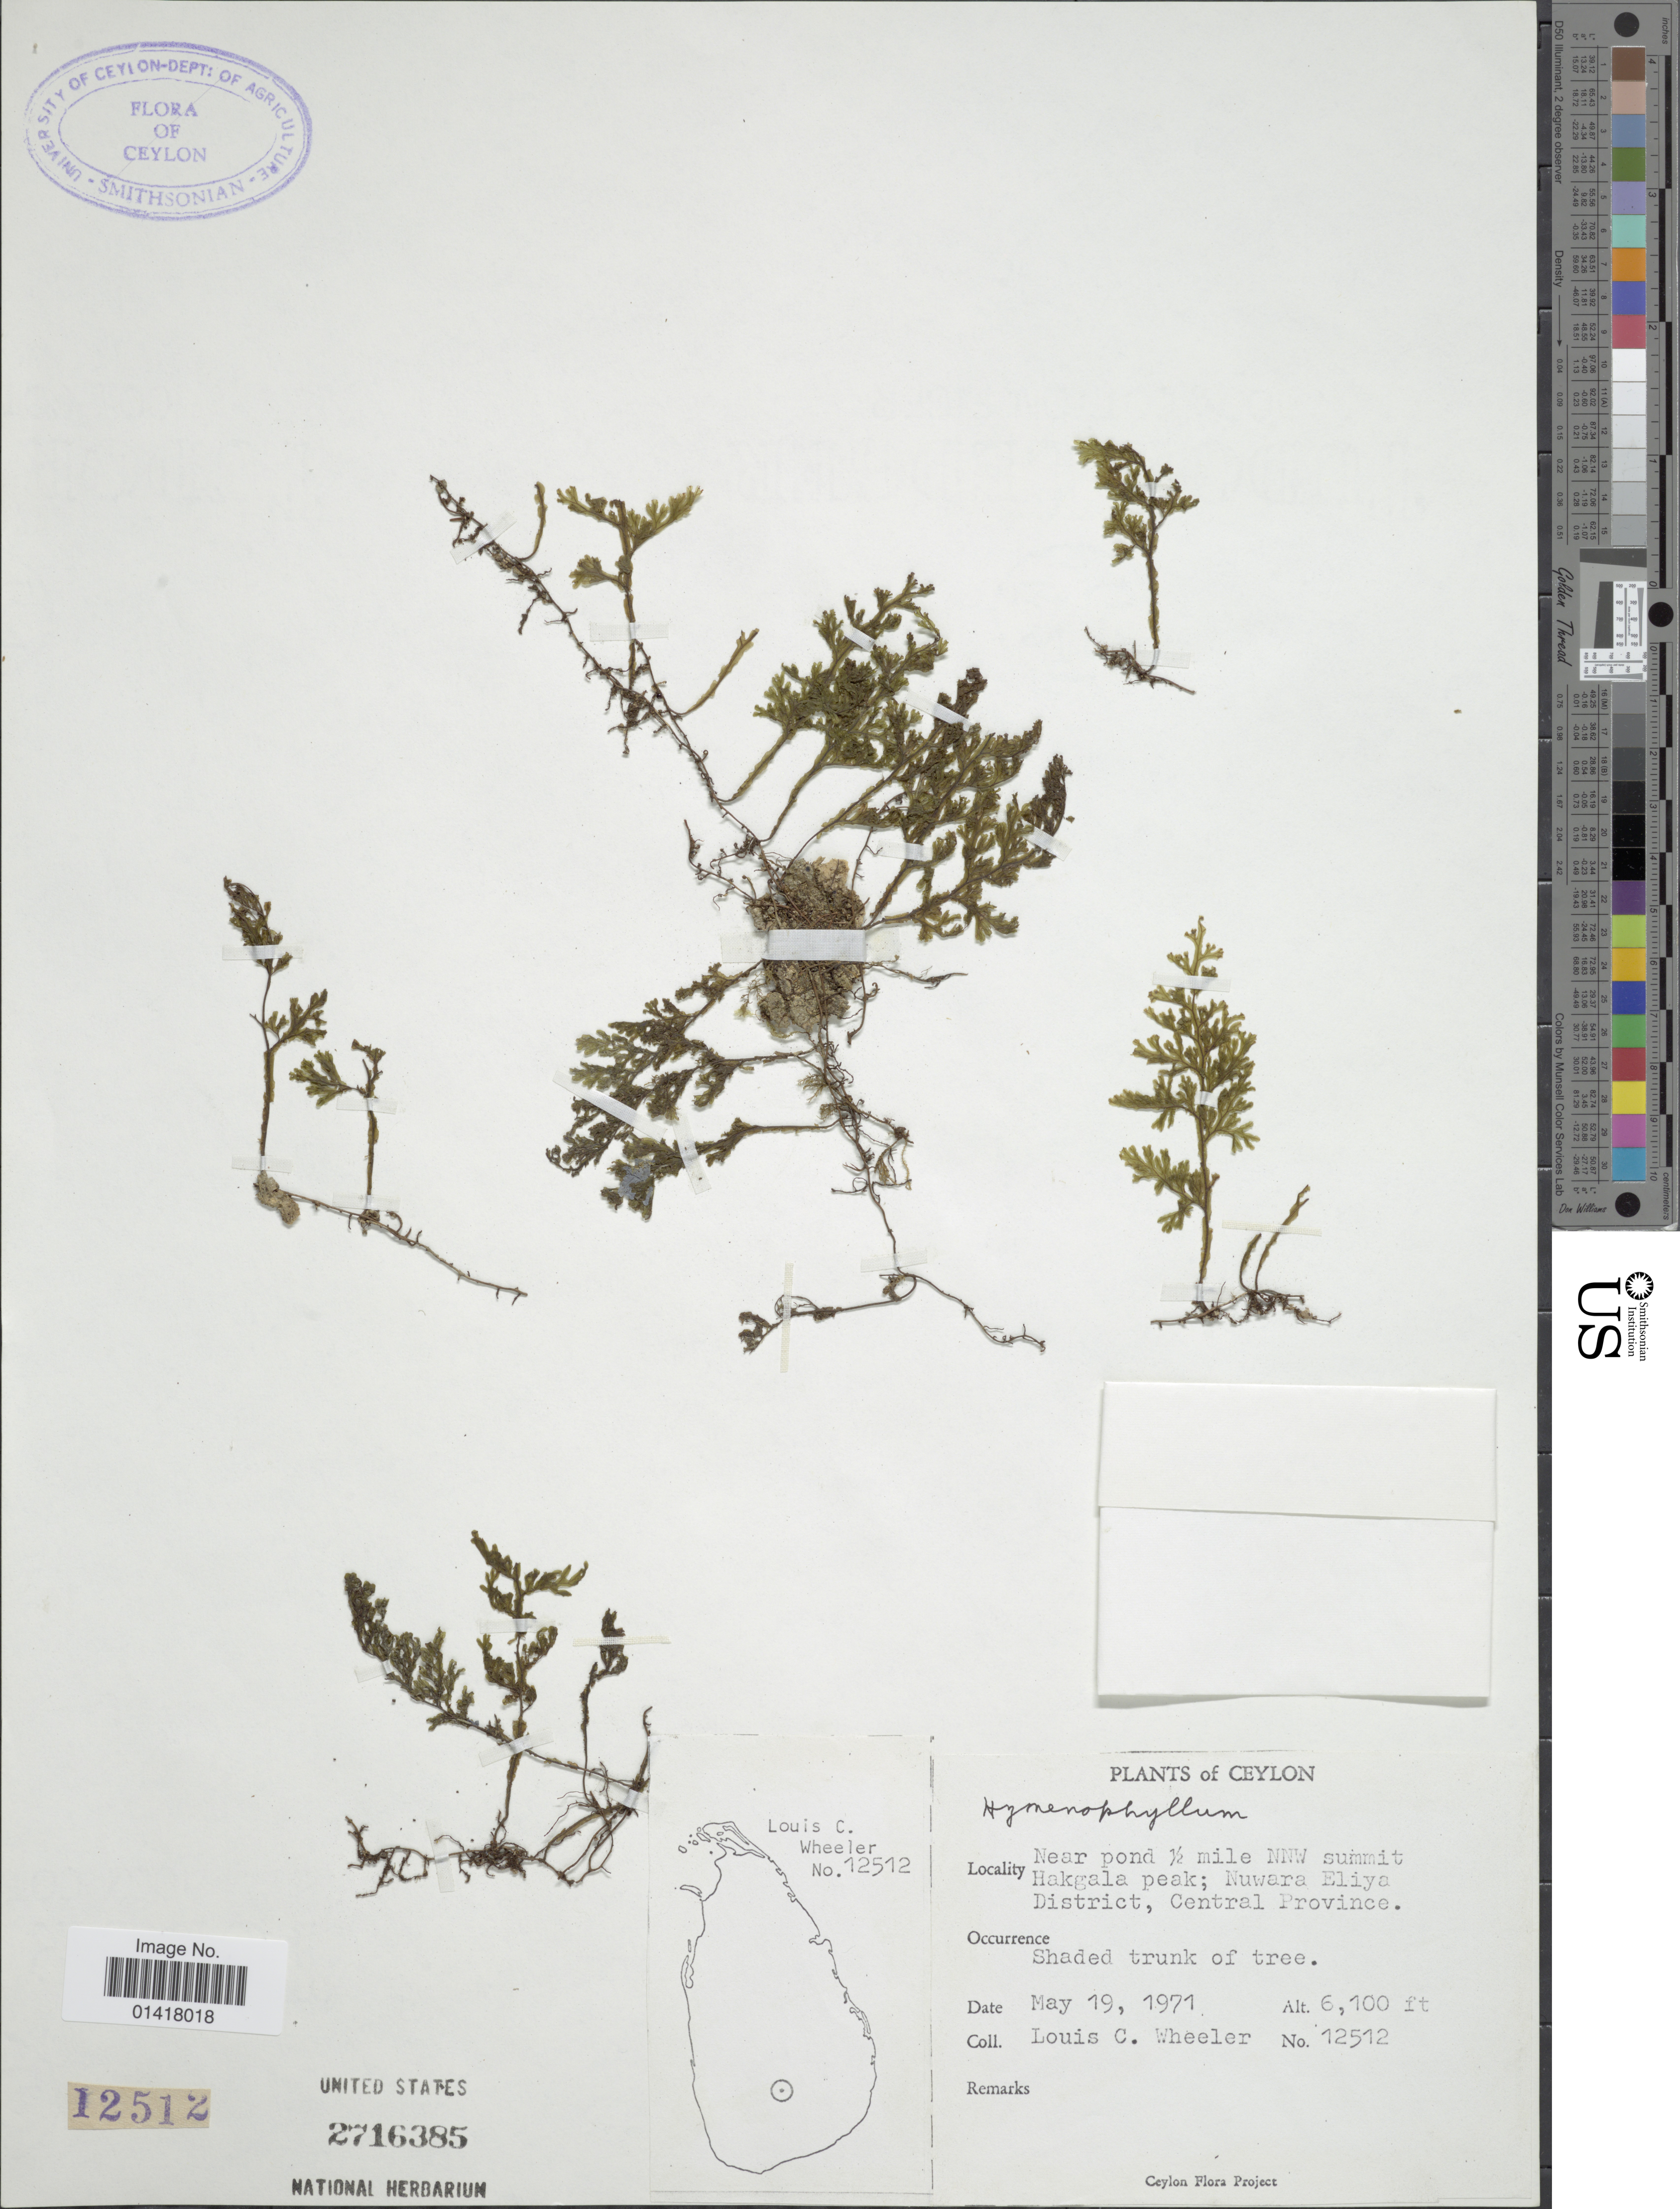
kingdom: Plantae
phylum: Tracheophyta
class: Polypodiopsida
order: Hymenophyllales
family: Hymenophyllaceae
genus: Hymenophyllum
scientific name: Hymenophyllum sp.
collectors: L. C. Wheeler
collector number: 12512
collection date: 1971-05-19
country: Sri Lanka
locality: Near pond 0.5 mile NNWsummit Hakgala peal, Nuwara Eliya District, Central Province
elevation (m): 1859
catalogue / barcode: US 2716385